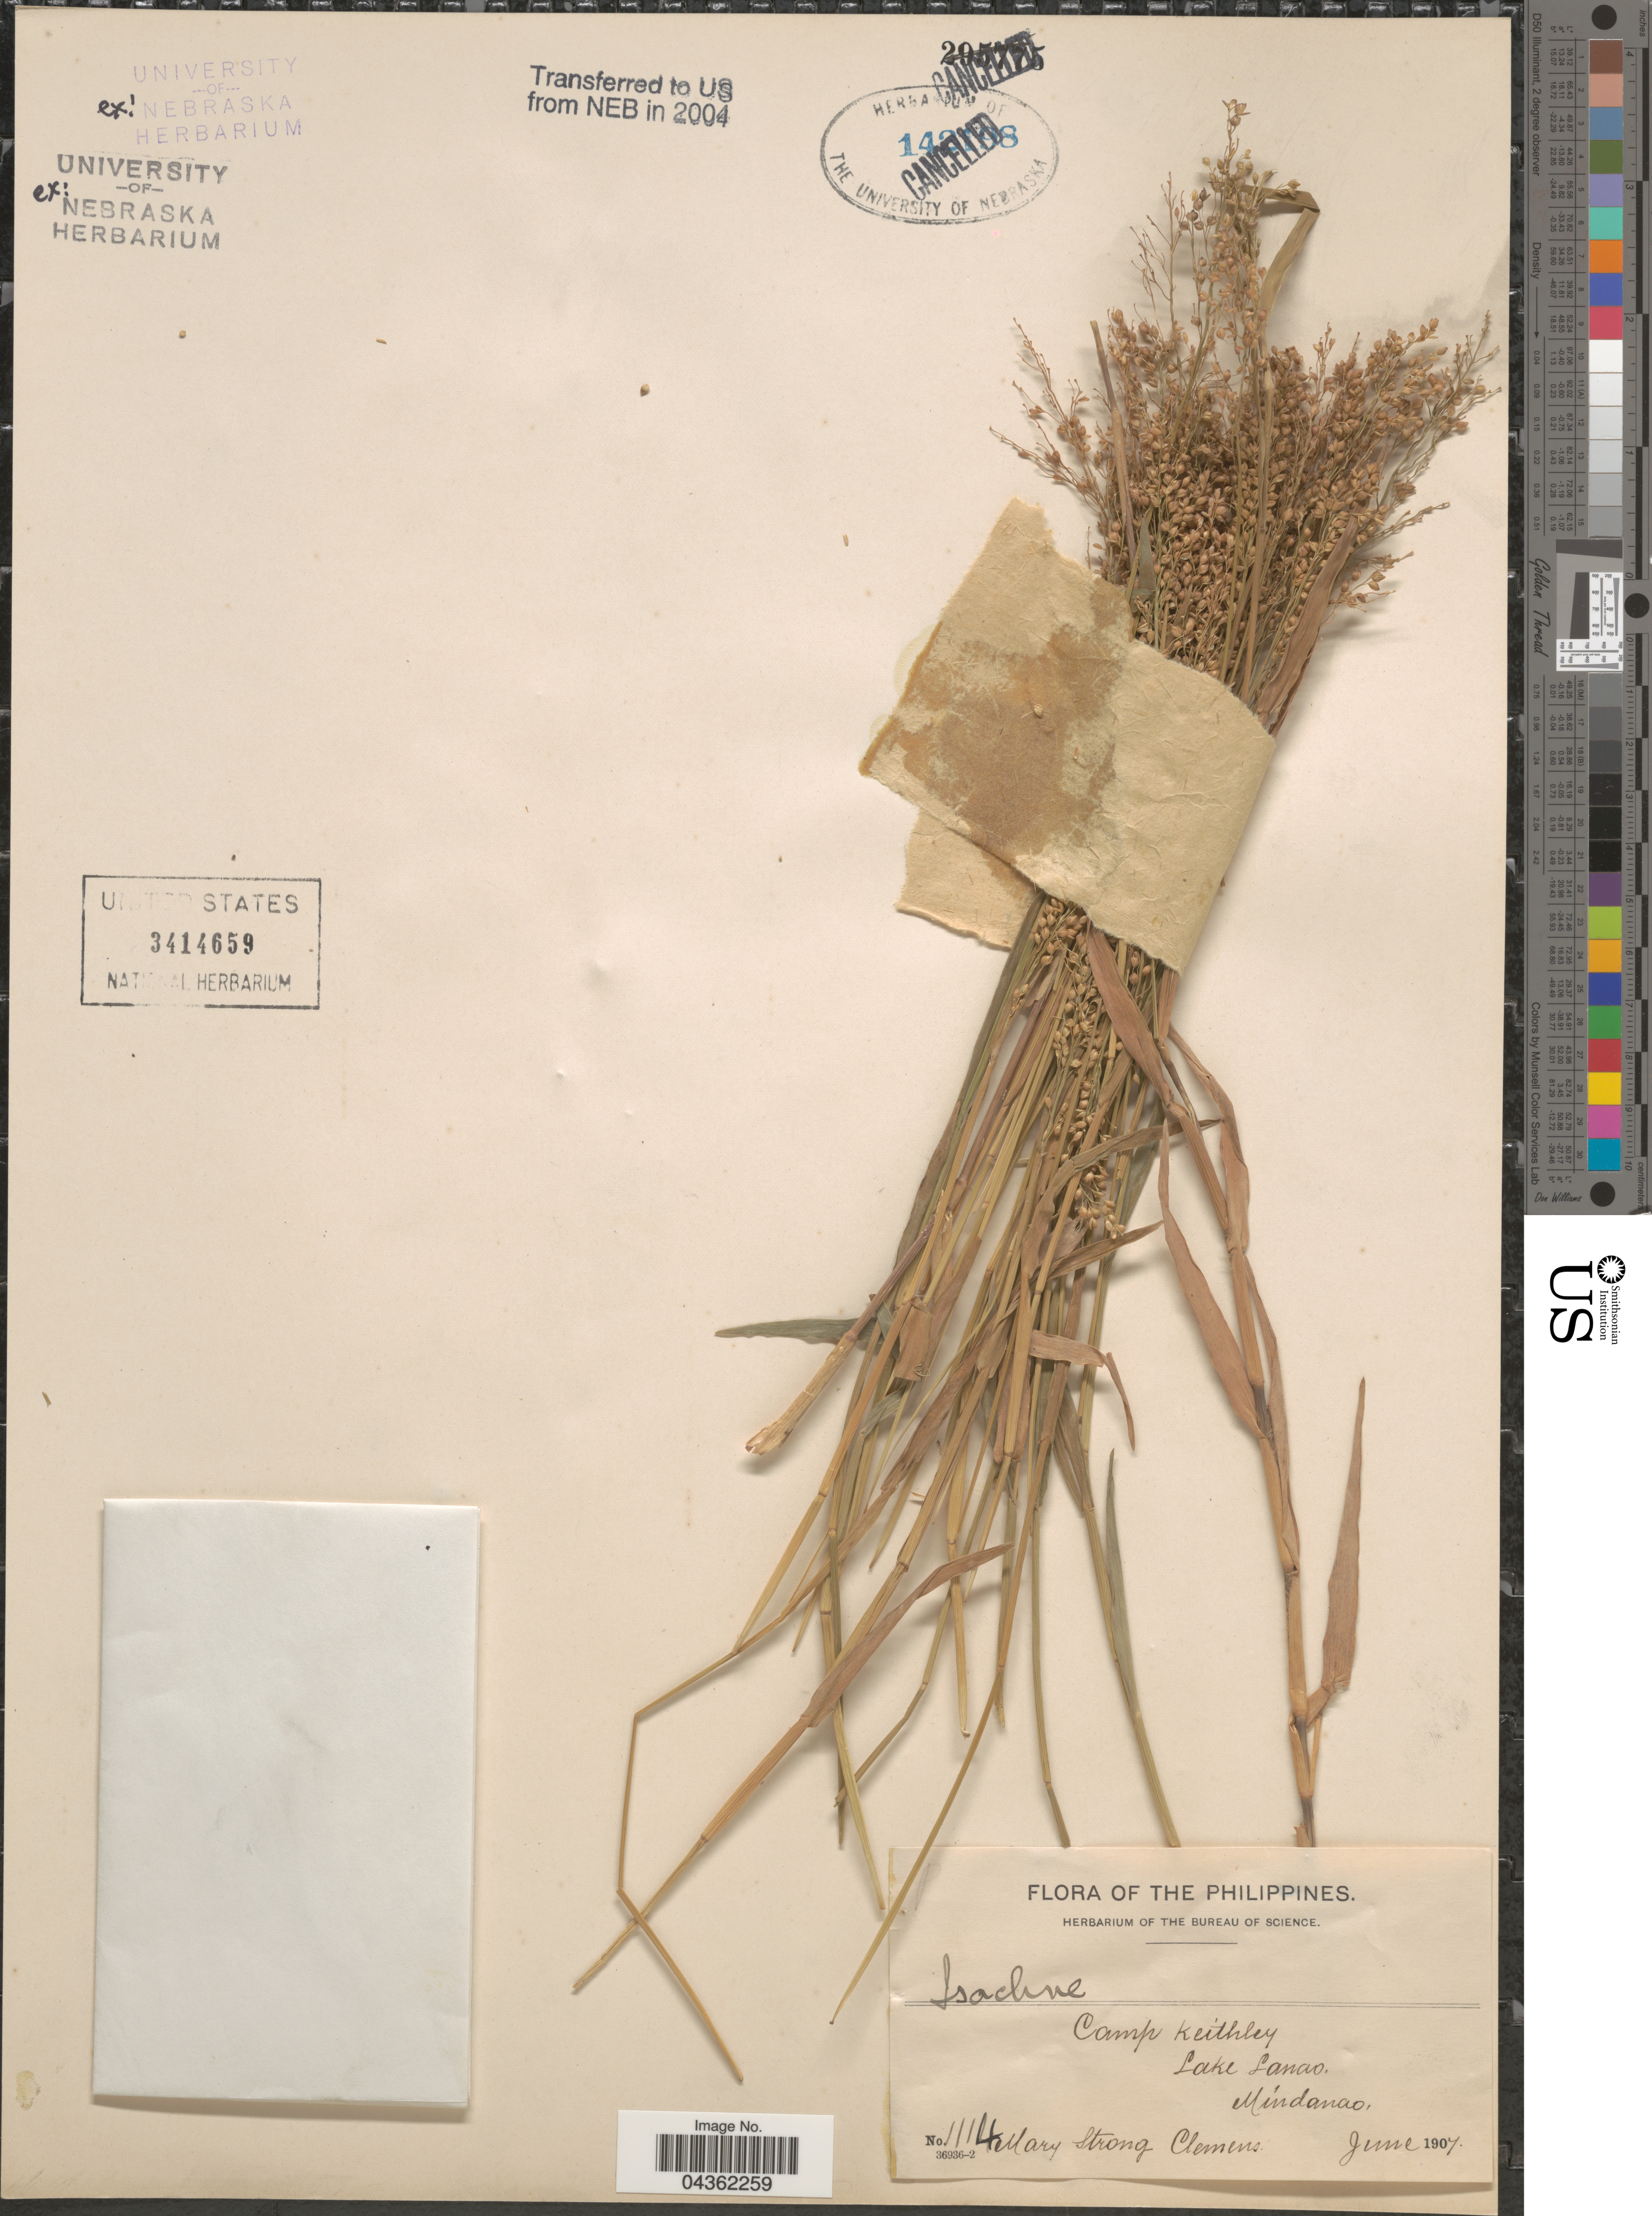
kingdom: Plantae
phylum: Tracheophyta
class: Liliopsida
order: Poales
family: Poaceae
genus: Isachne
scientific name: Isachne sp.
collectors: M. S. Clemens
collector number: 1114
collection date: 1907-06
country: Philippines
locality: Camp Keithley. Lake Lamao, Mindanao.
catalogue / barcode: US 3414659